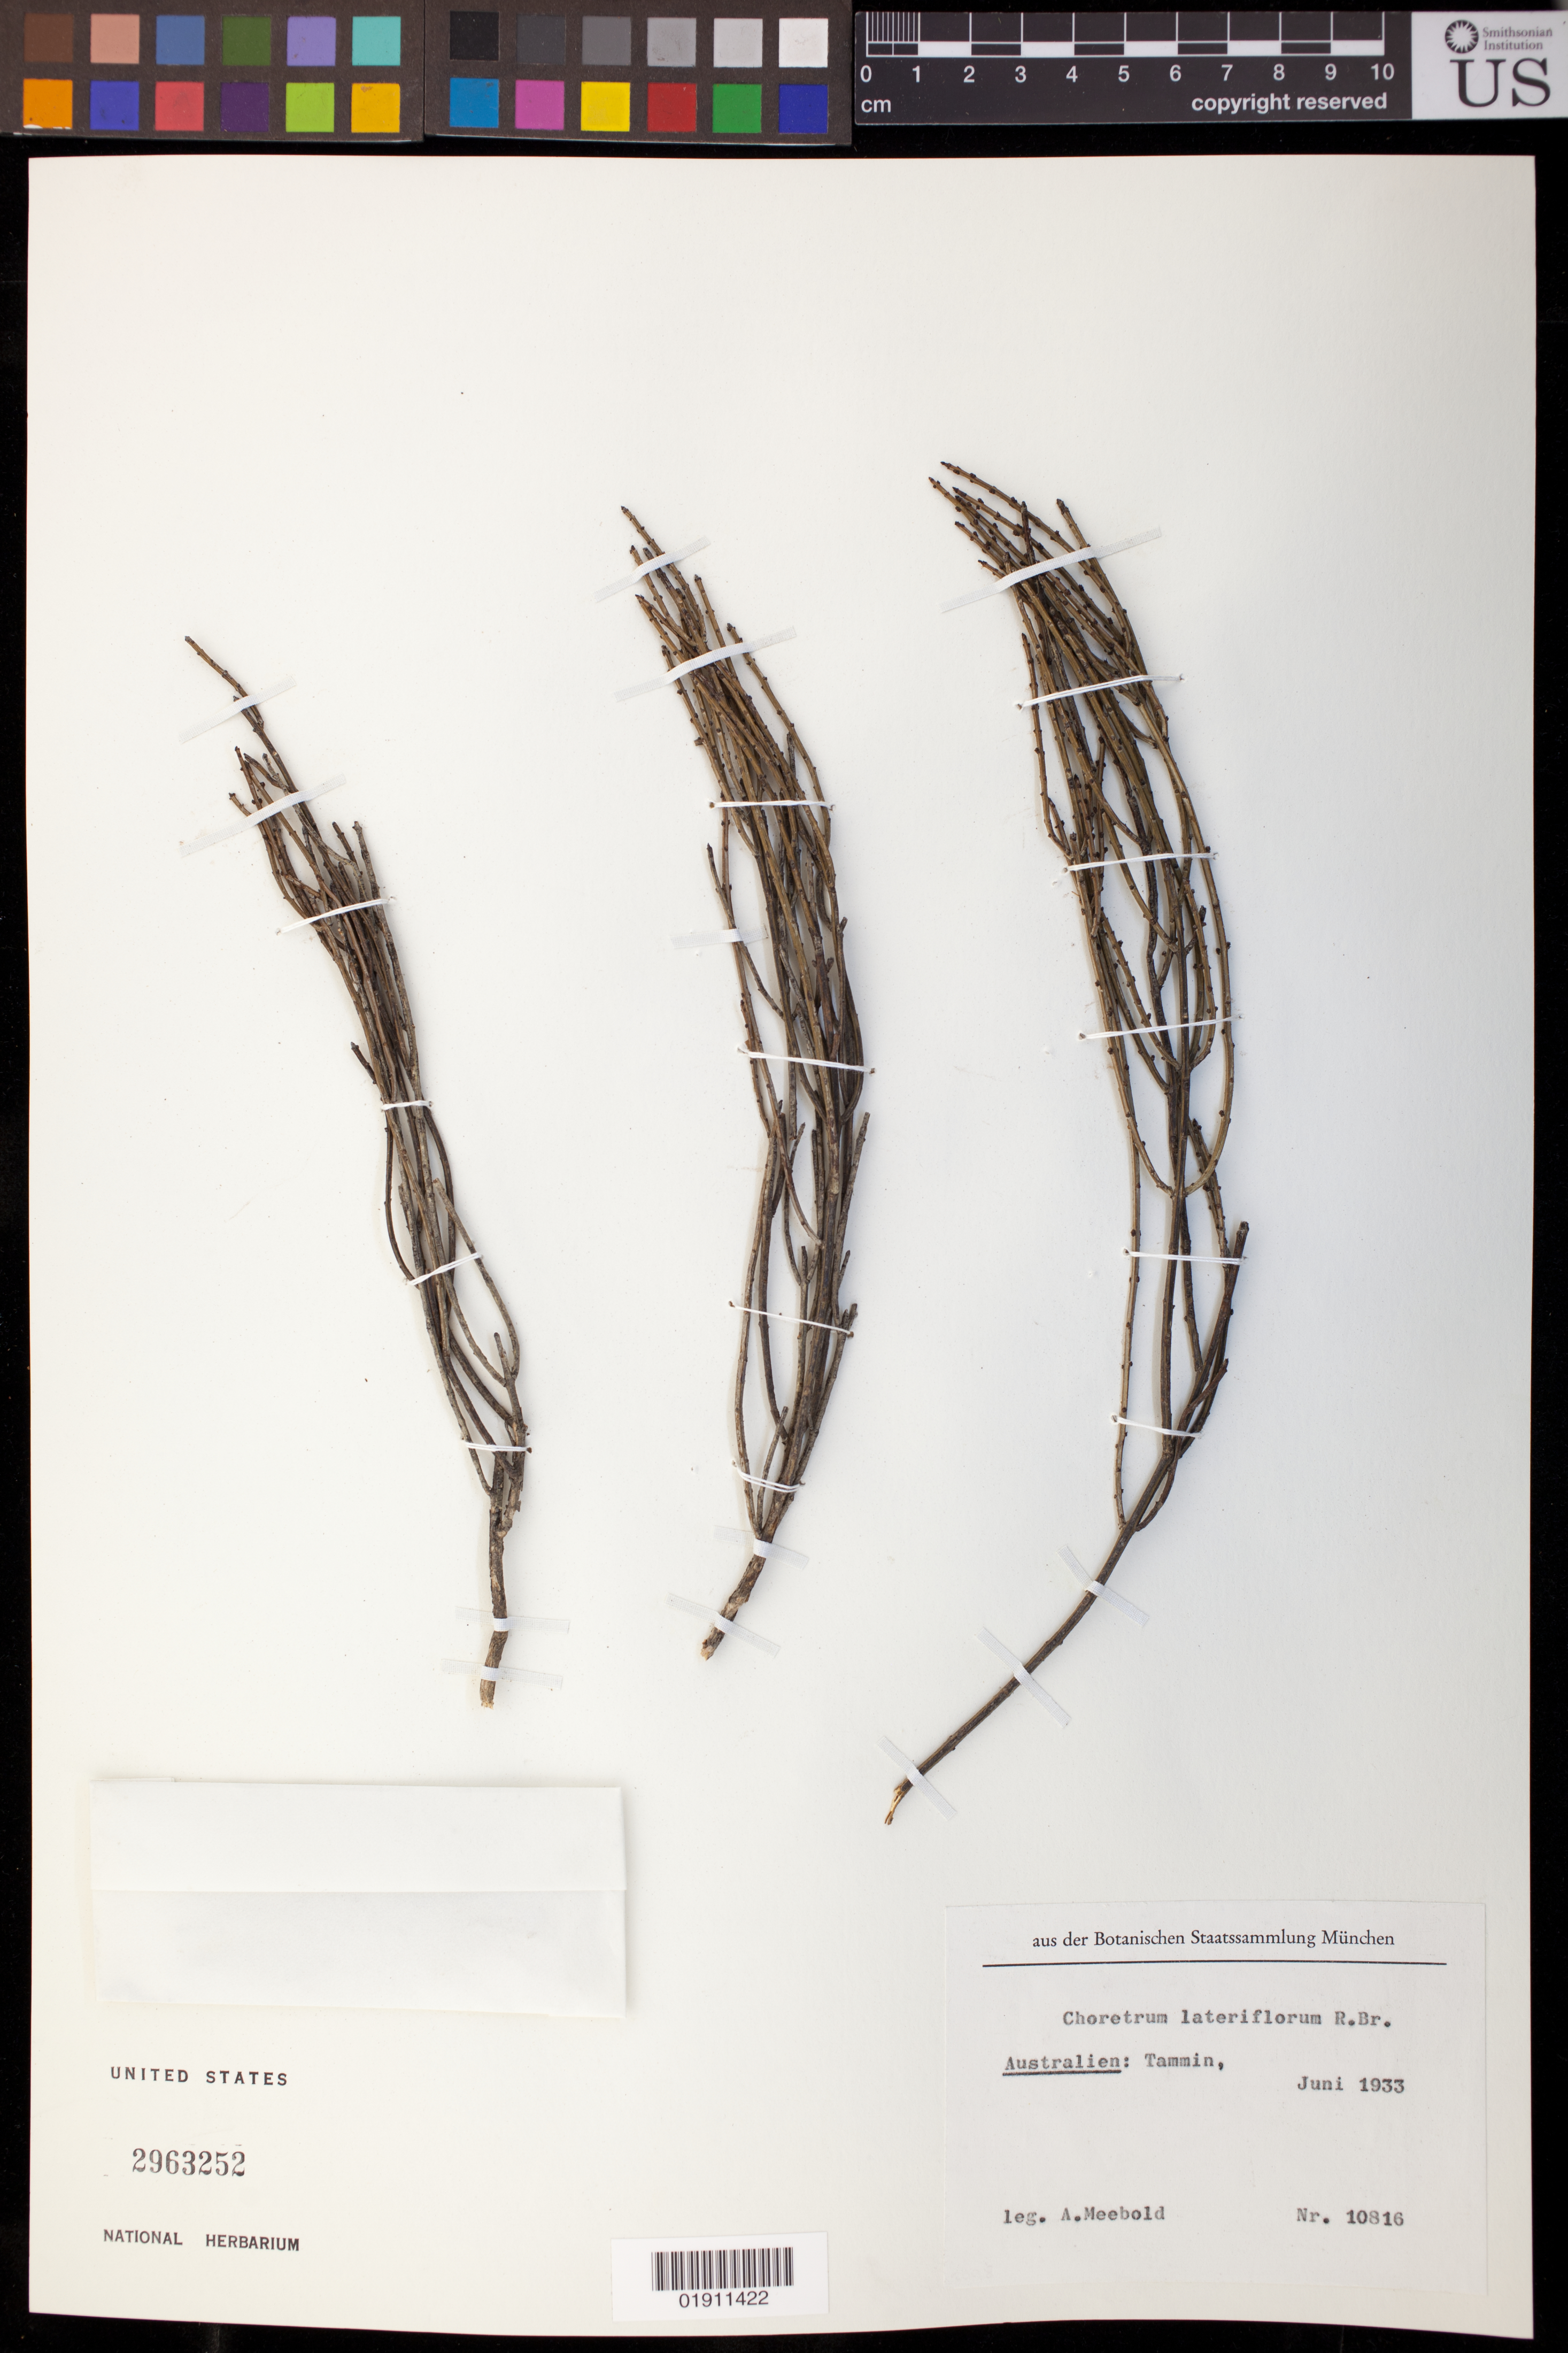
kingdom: Plantae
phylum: Tracheophyta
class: Magnoliopsida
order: Santalales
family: Amphorogynaceae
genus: Choretrum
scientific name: Choretrum lateriflorum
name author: R. Br.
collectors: A. Meebold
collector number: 10816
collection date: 1933-06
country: Australia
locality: Tammin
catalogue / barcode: US 2963252